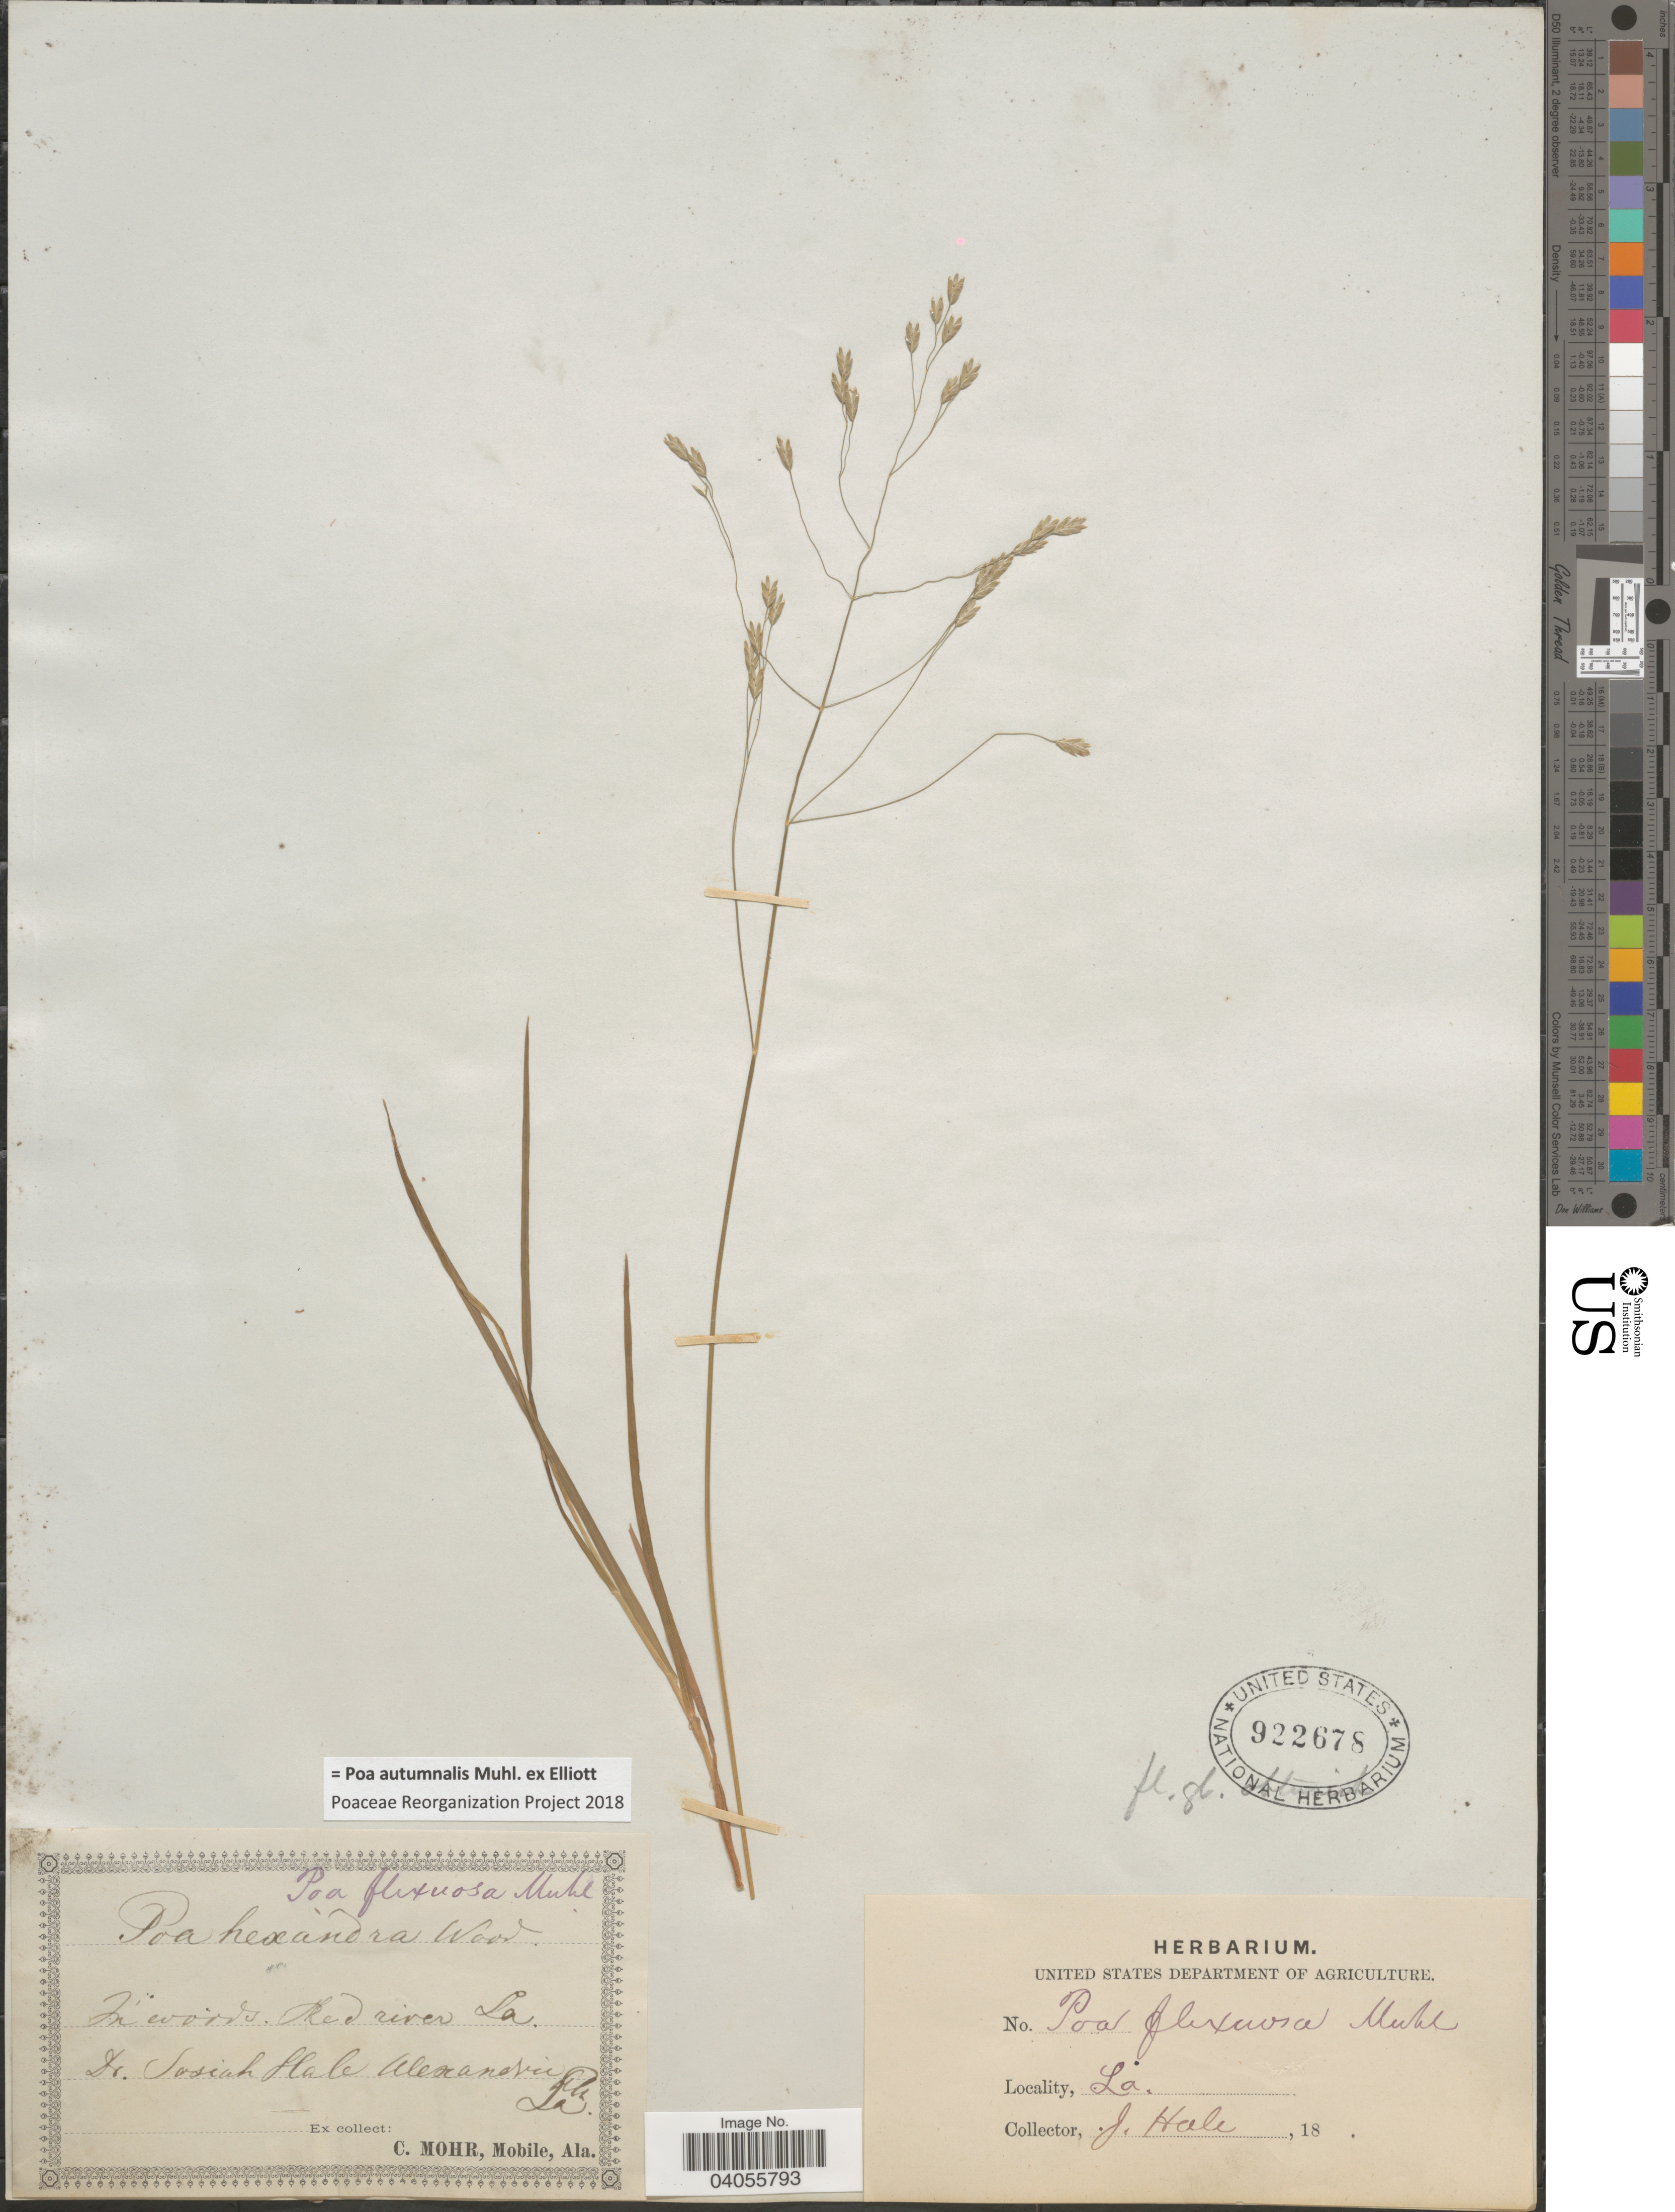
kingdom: Plantae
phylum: Tracheophyta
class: Liliopsida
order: Poales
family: Poaceae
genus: Poa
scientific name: Poa autumnalis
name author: Muhl. ex Elliott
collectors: J. Hale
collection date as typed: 18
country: United States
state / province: Louisiana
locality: Red river.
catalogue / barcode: US 922678